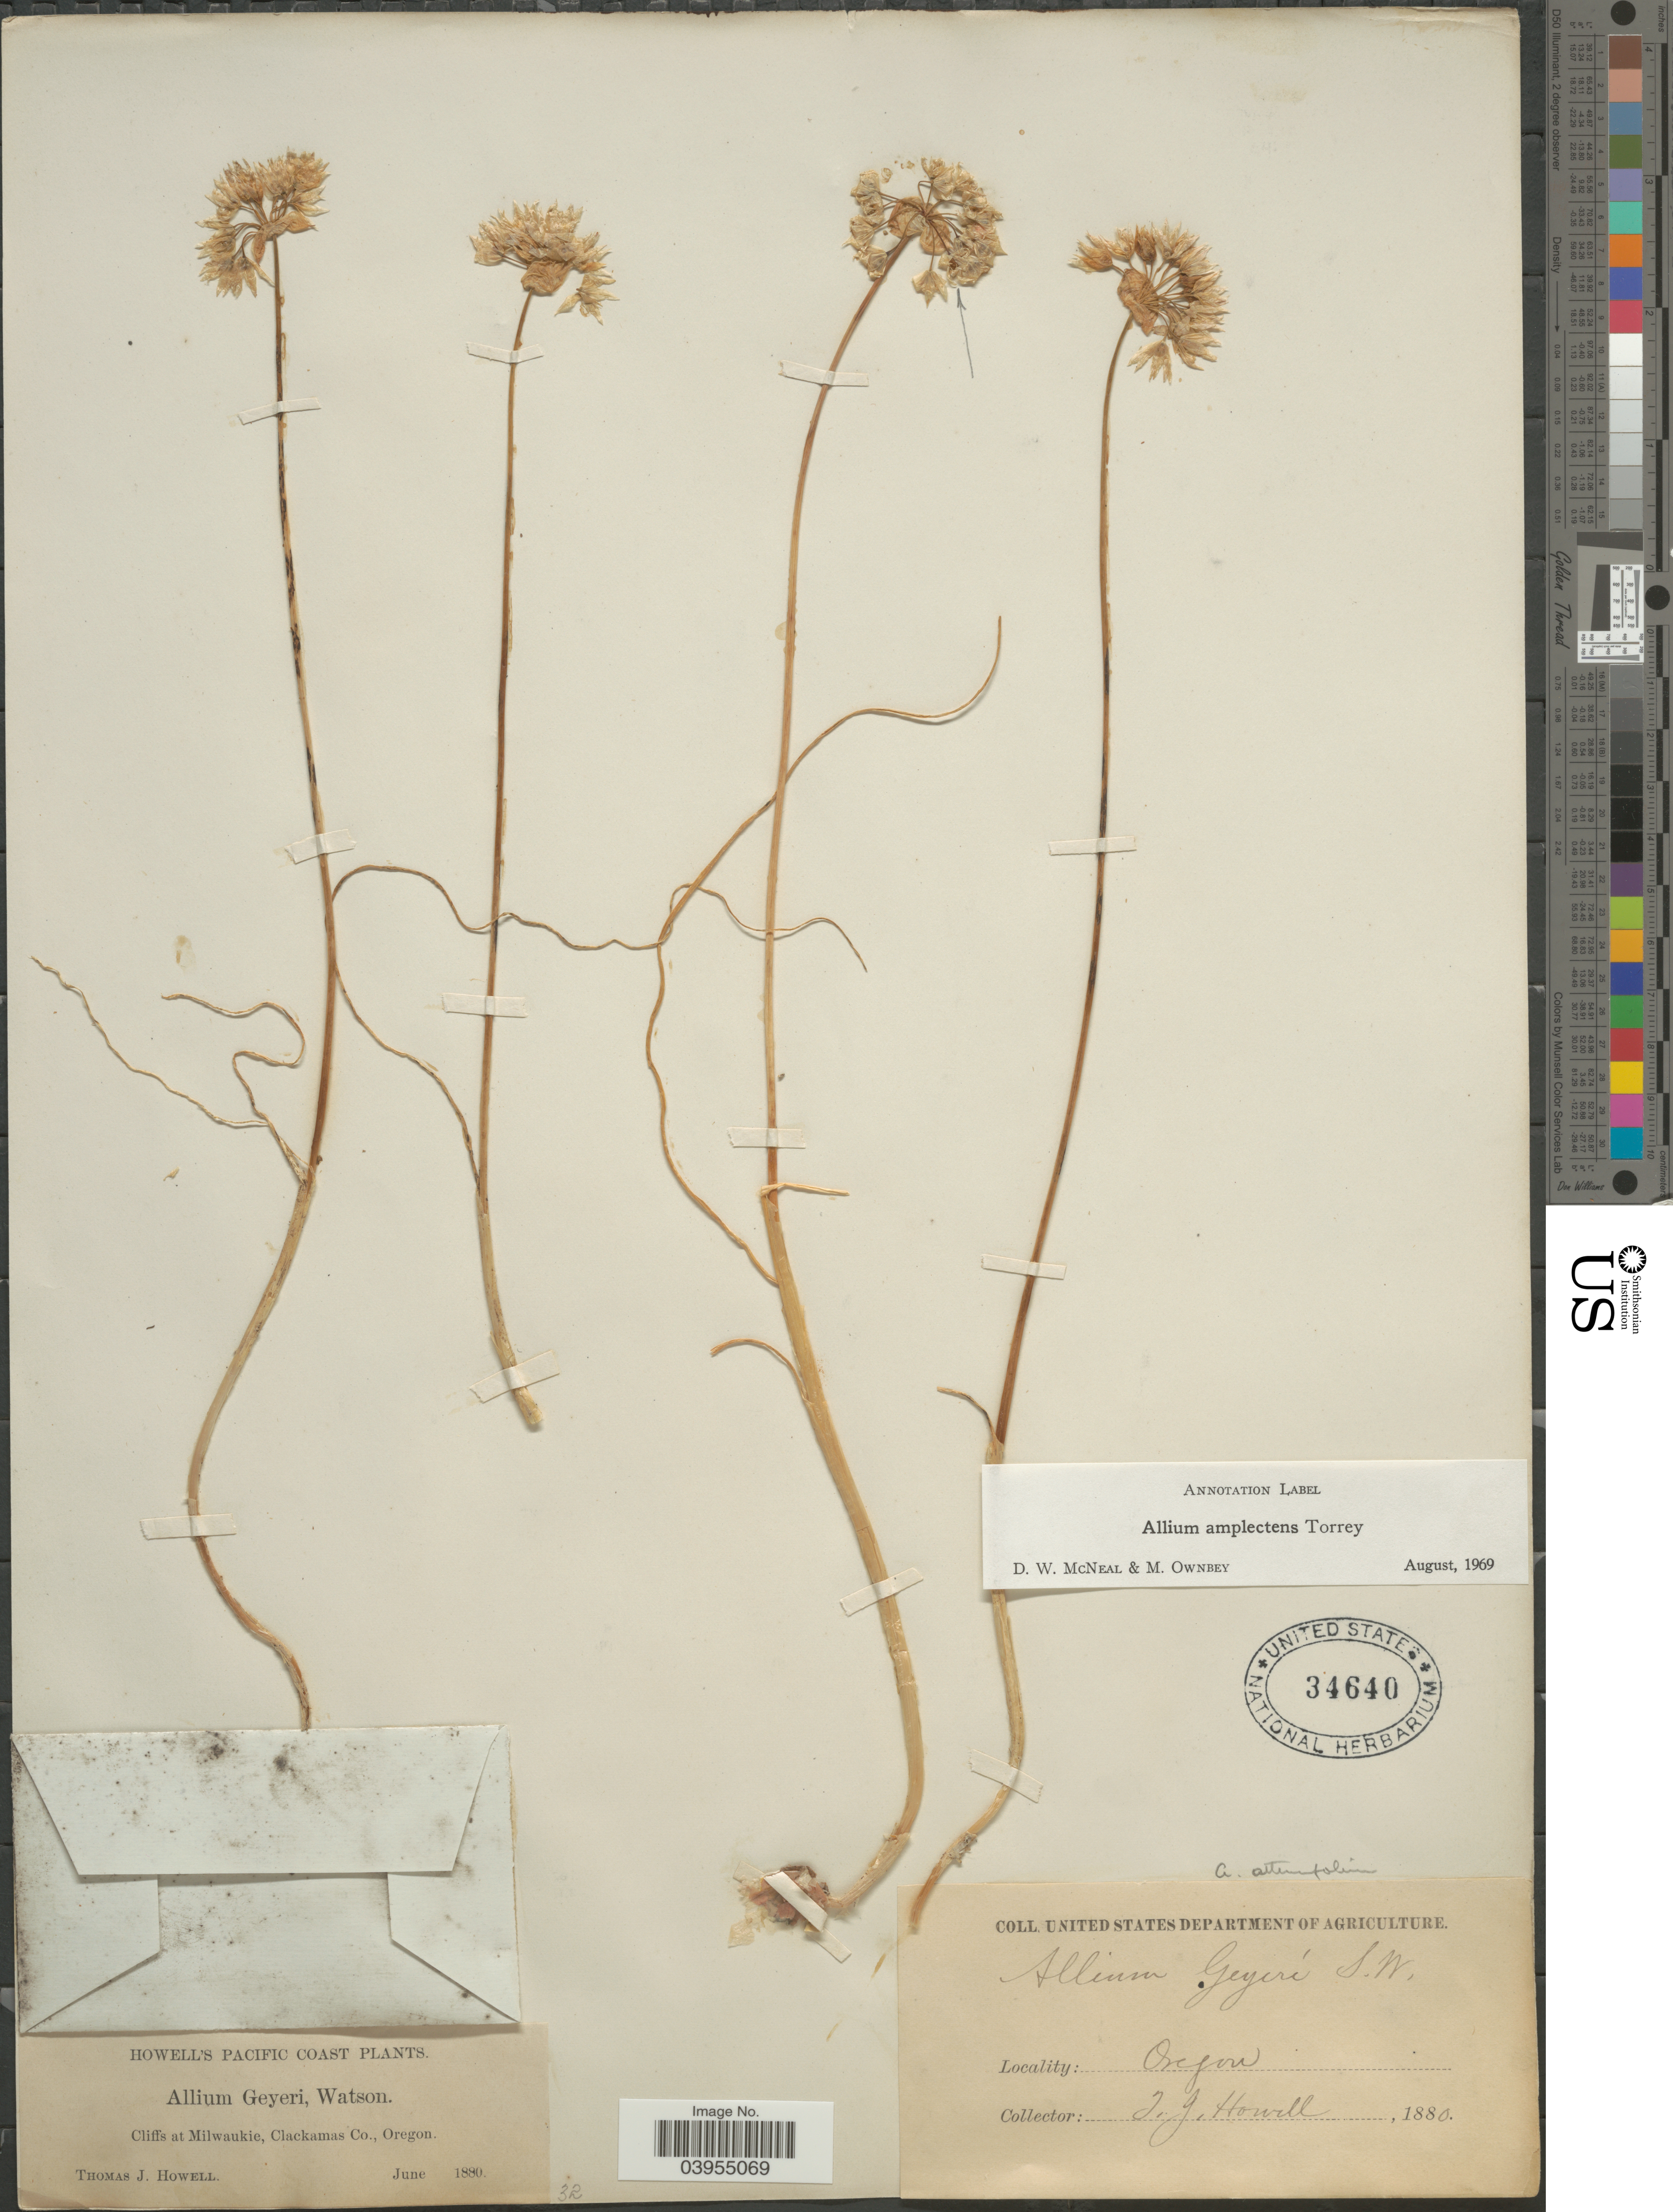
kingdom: Plantae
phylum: Tracheophyta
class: Liliopsida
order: Asparagales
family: Amaryllidaceae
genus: Allium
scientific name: Allium amplectens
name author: Torr.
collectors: T. J. Howell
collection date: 1880-06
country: United States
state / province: Oregon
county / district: Clackamas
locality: Pacific Coast. Cliffs at Milwaukie, Clackamas Co.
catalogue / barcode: US 34640